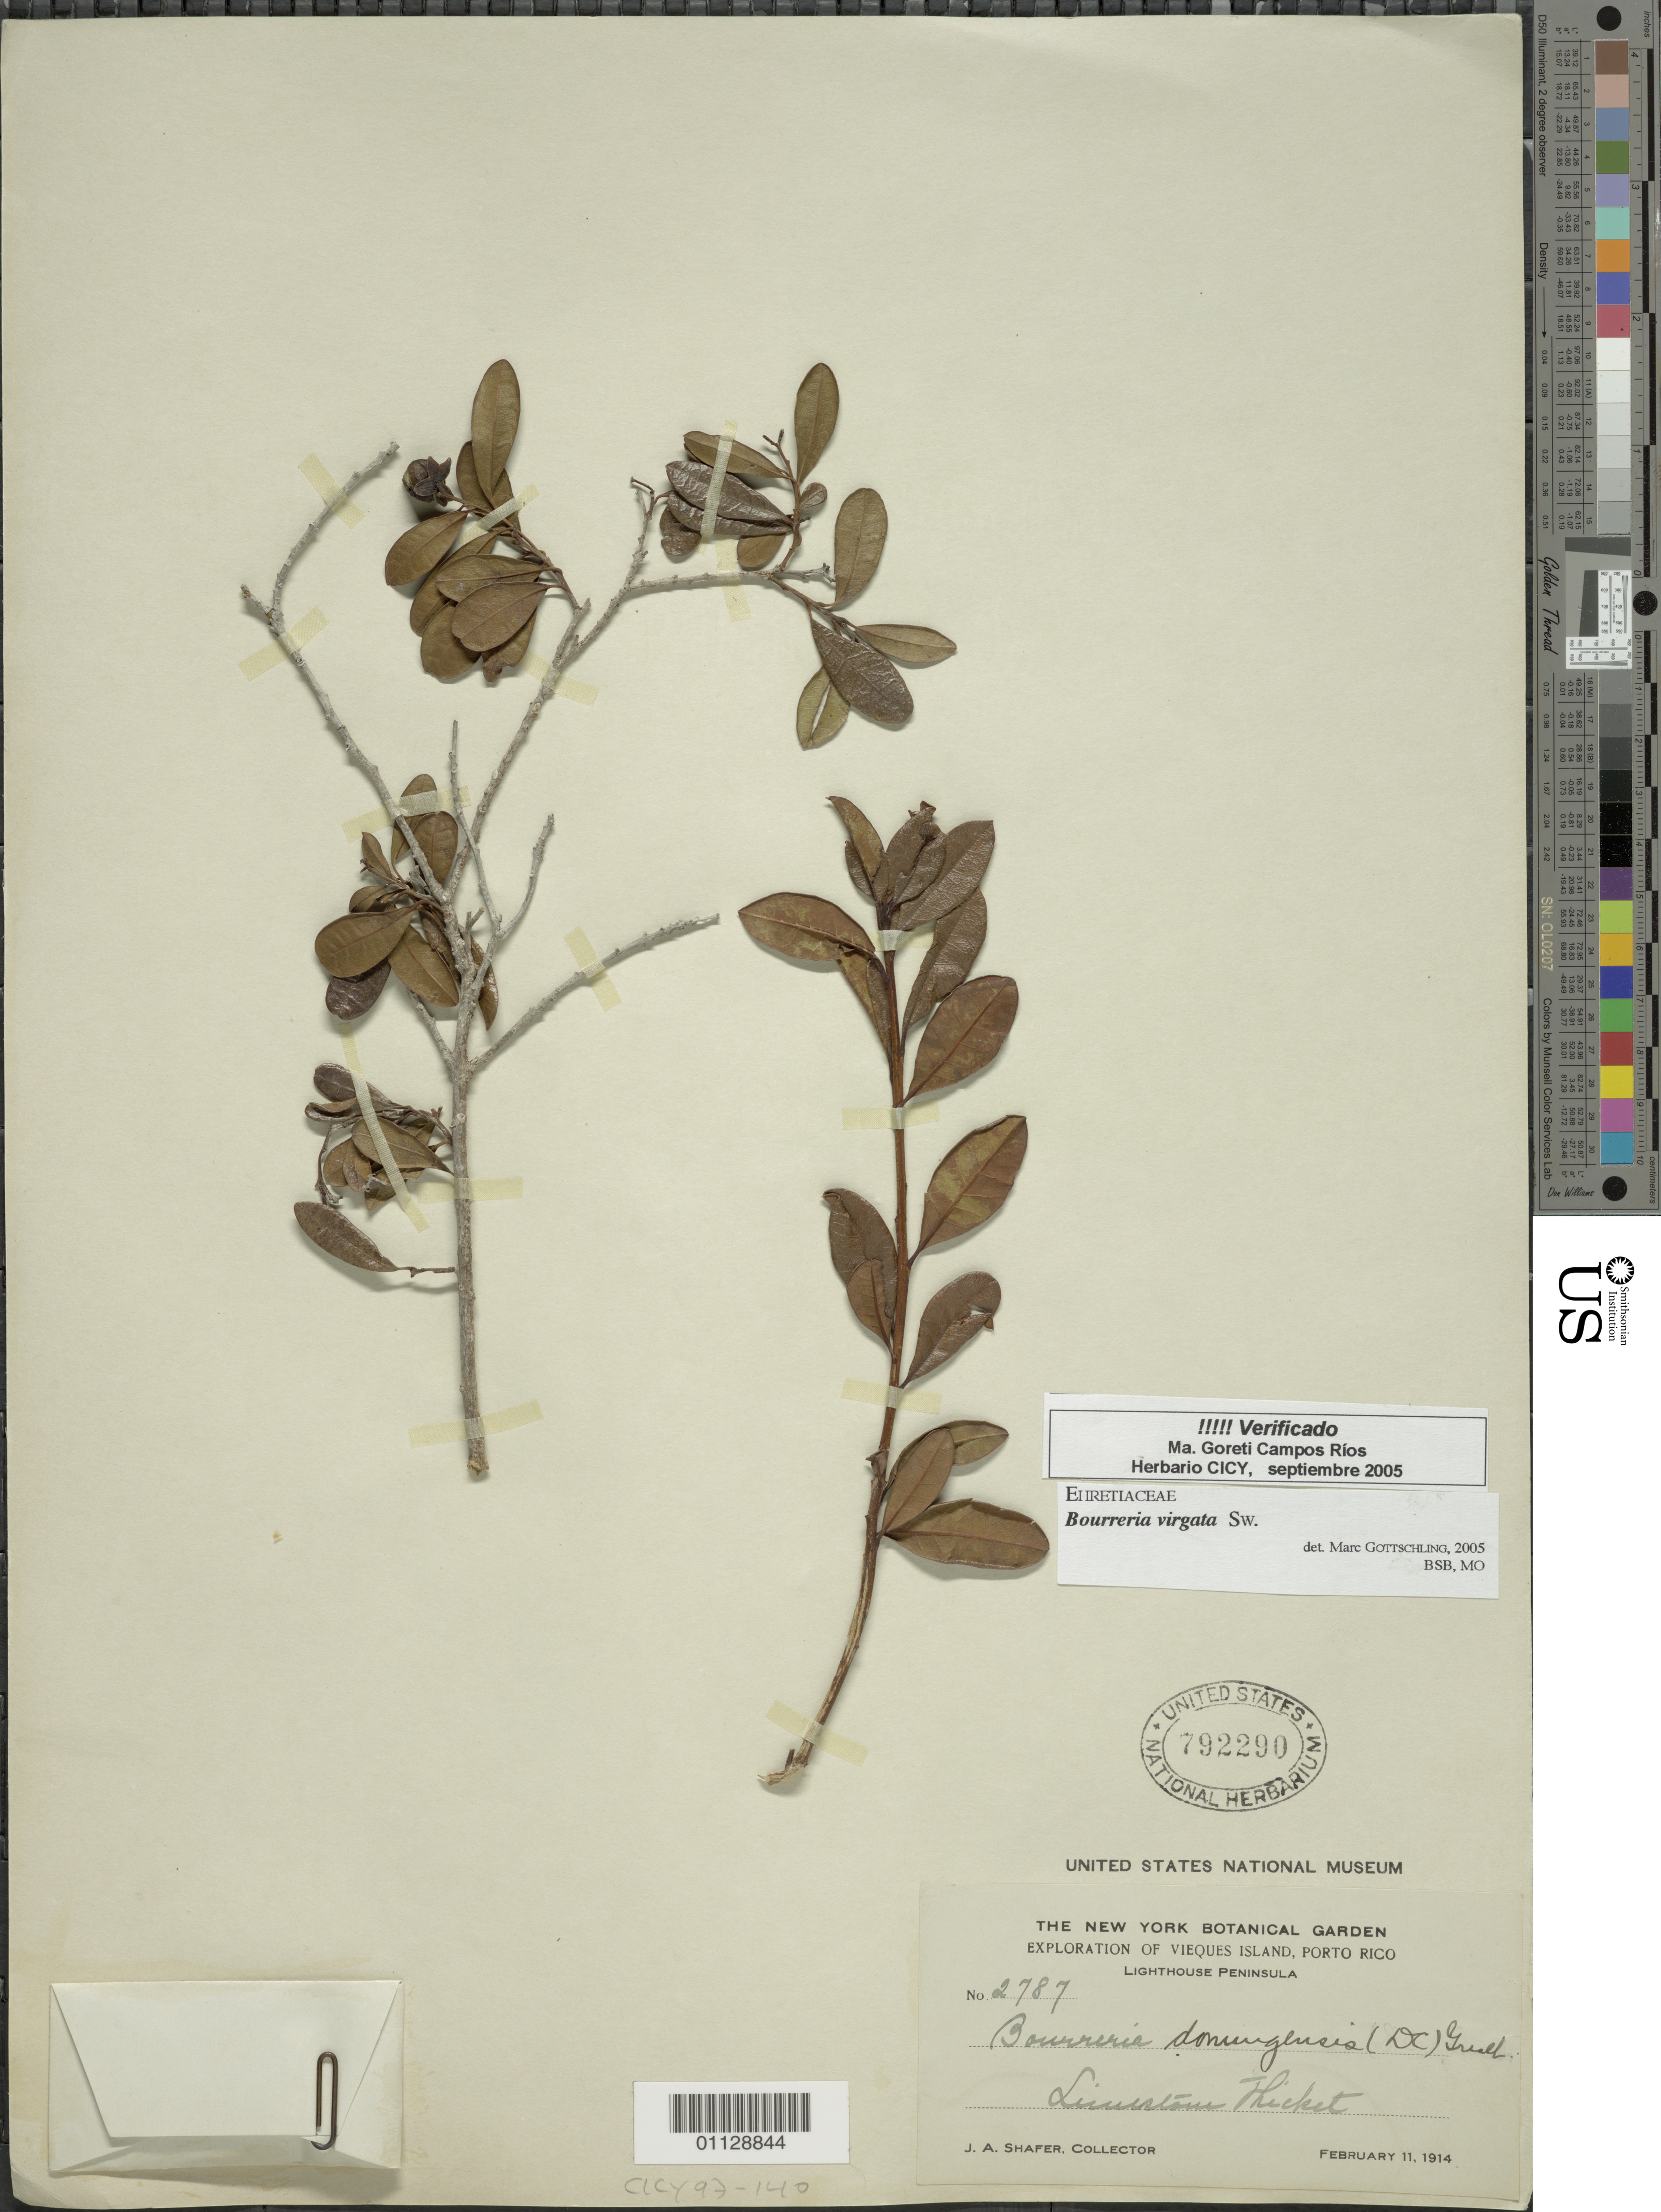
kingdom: Plantae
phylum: Tracheophyta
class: Magnoliopsida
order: Boraginales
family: Ehretiaceae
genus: Bourreria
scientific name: Bourreria virgata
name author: (Sw.) G. Don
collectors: J. A. Shafer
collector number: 2787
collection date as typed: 11 Feb 1914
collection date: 1914-02-11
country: Puerto Rico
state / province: Vieques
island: Vieques I.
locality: Limestone Thicket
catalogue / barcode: US 792290